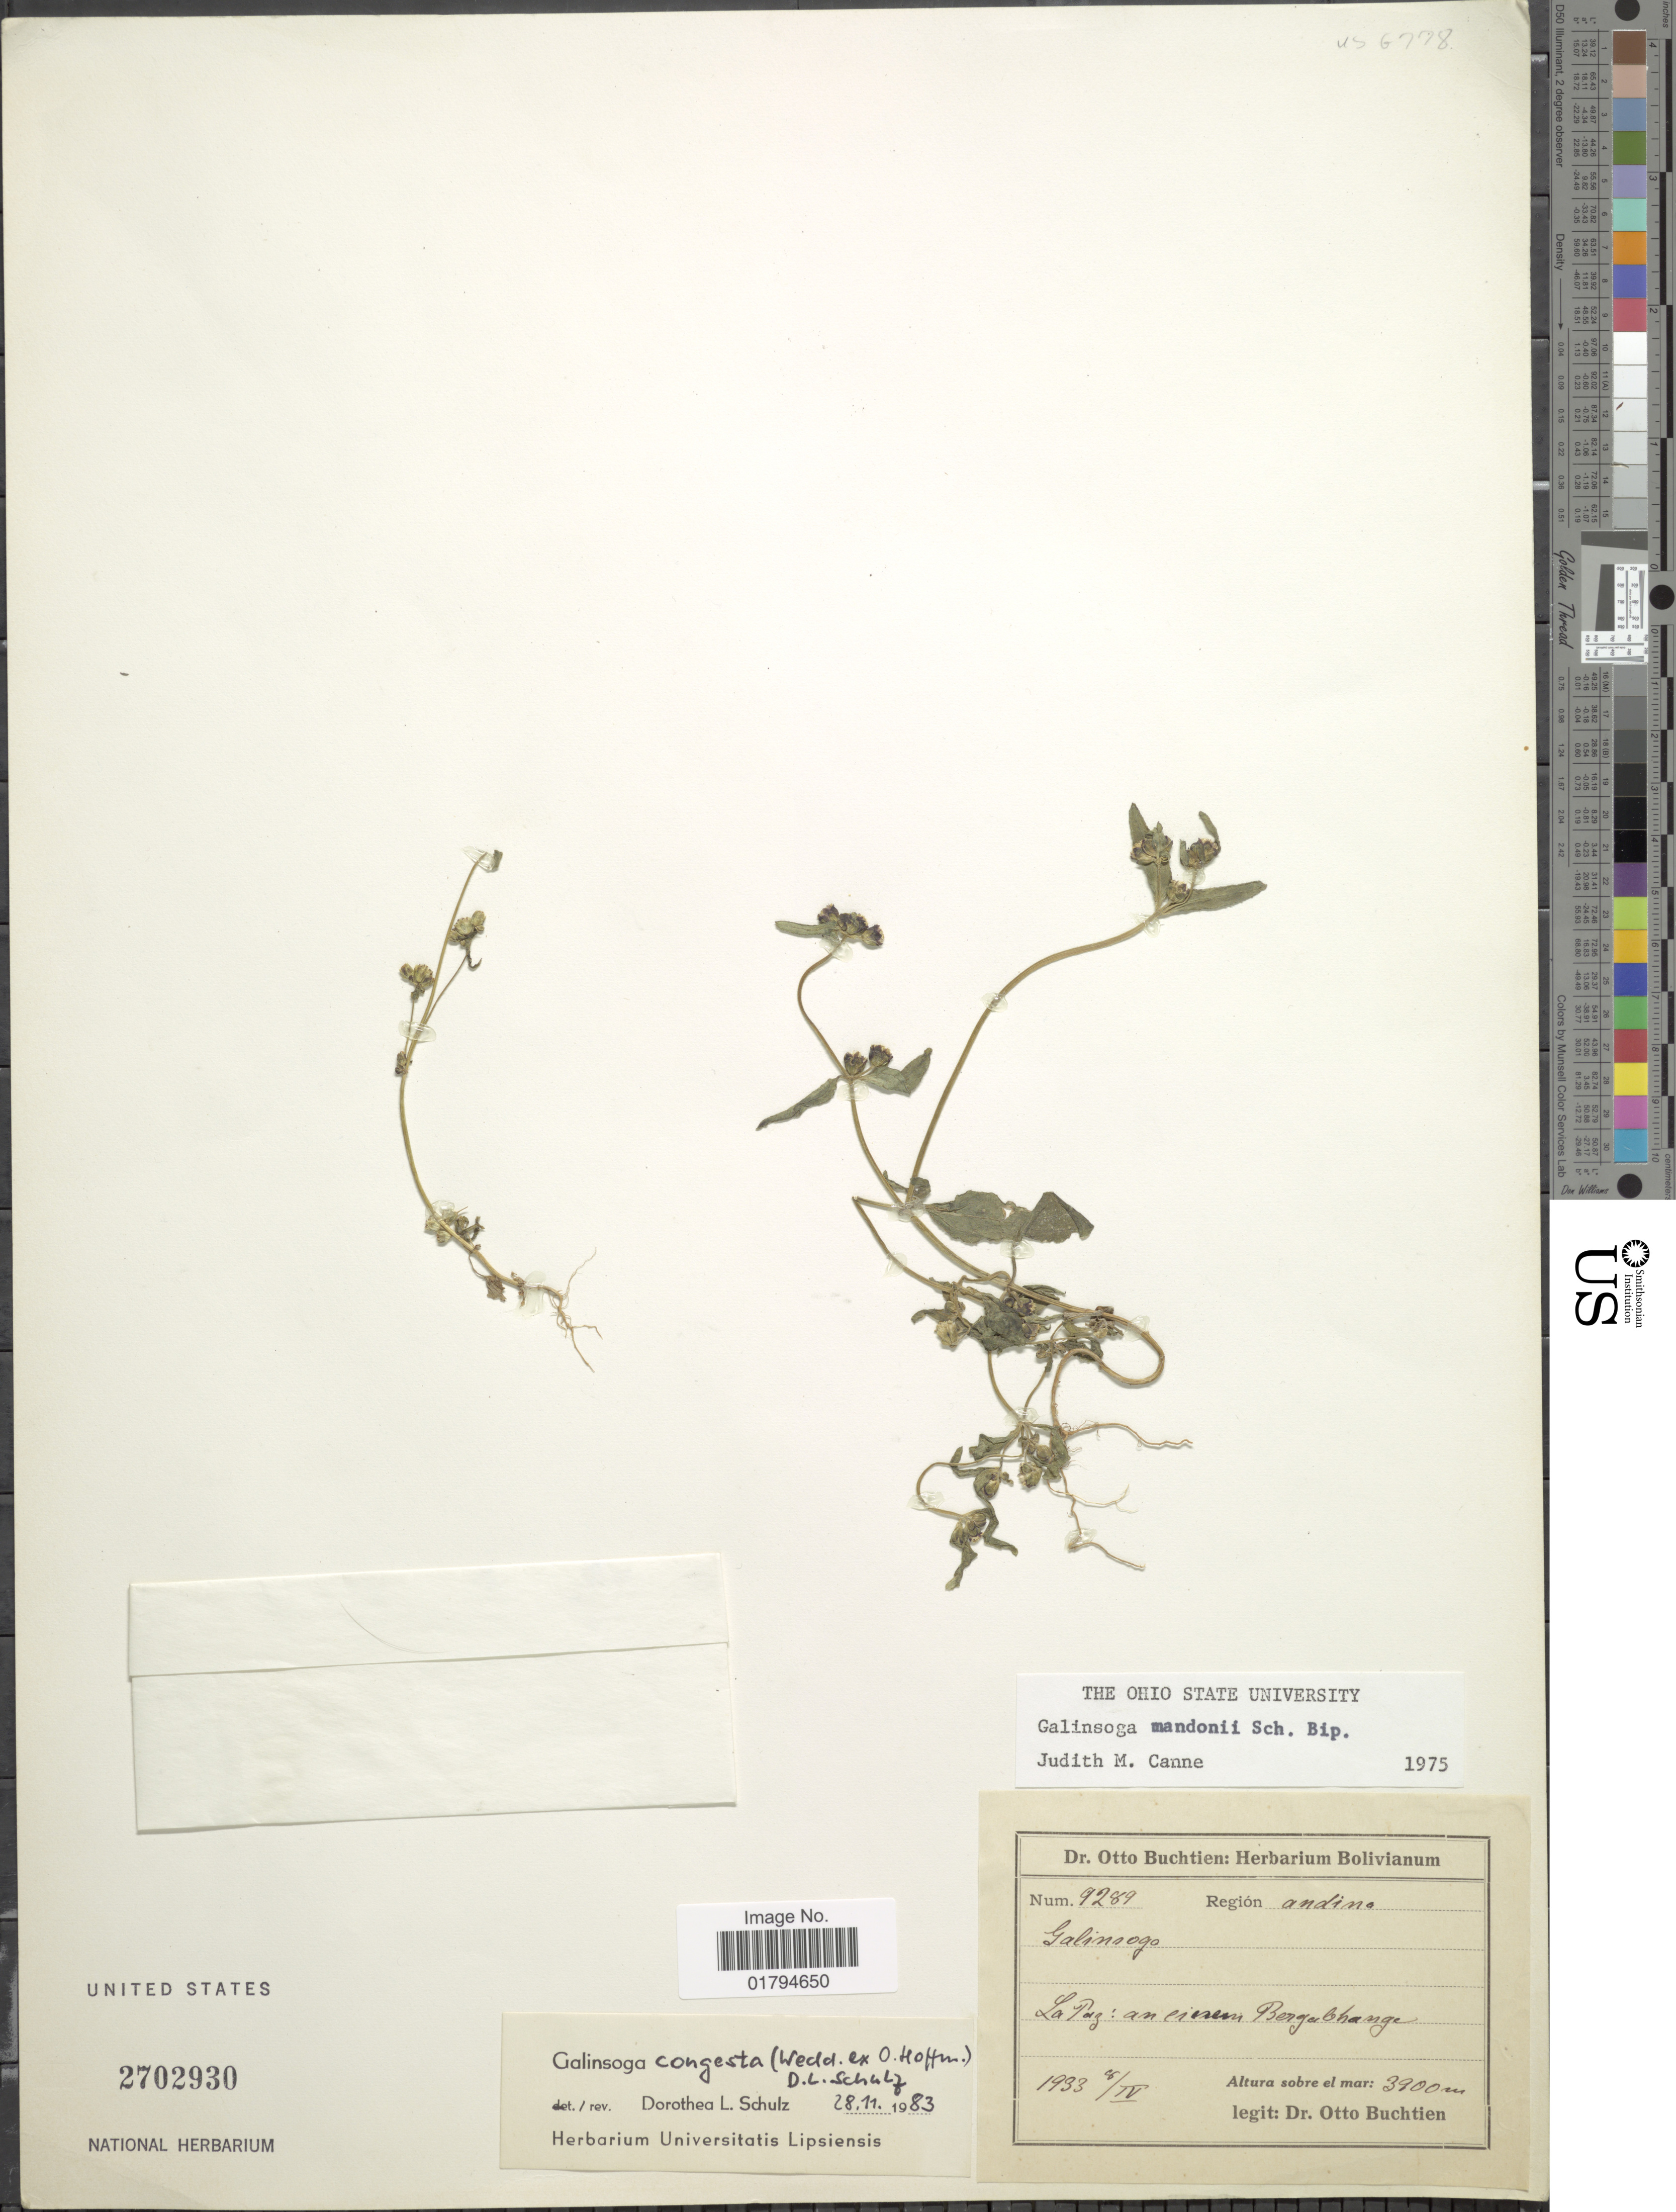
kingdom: Plantae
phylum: Tracheophyta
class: Magnoliopsida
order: Asterales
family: Asteraceae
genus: Galinsoga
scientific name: Galinsoga unxioides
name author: Griseb.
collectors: O. Buchtien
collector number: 9289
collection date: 1933-04-08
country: Bolivia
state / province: La Paz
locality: Region Andine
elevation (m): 3900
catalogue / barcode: US 2702930